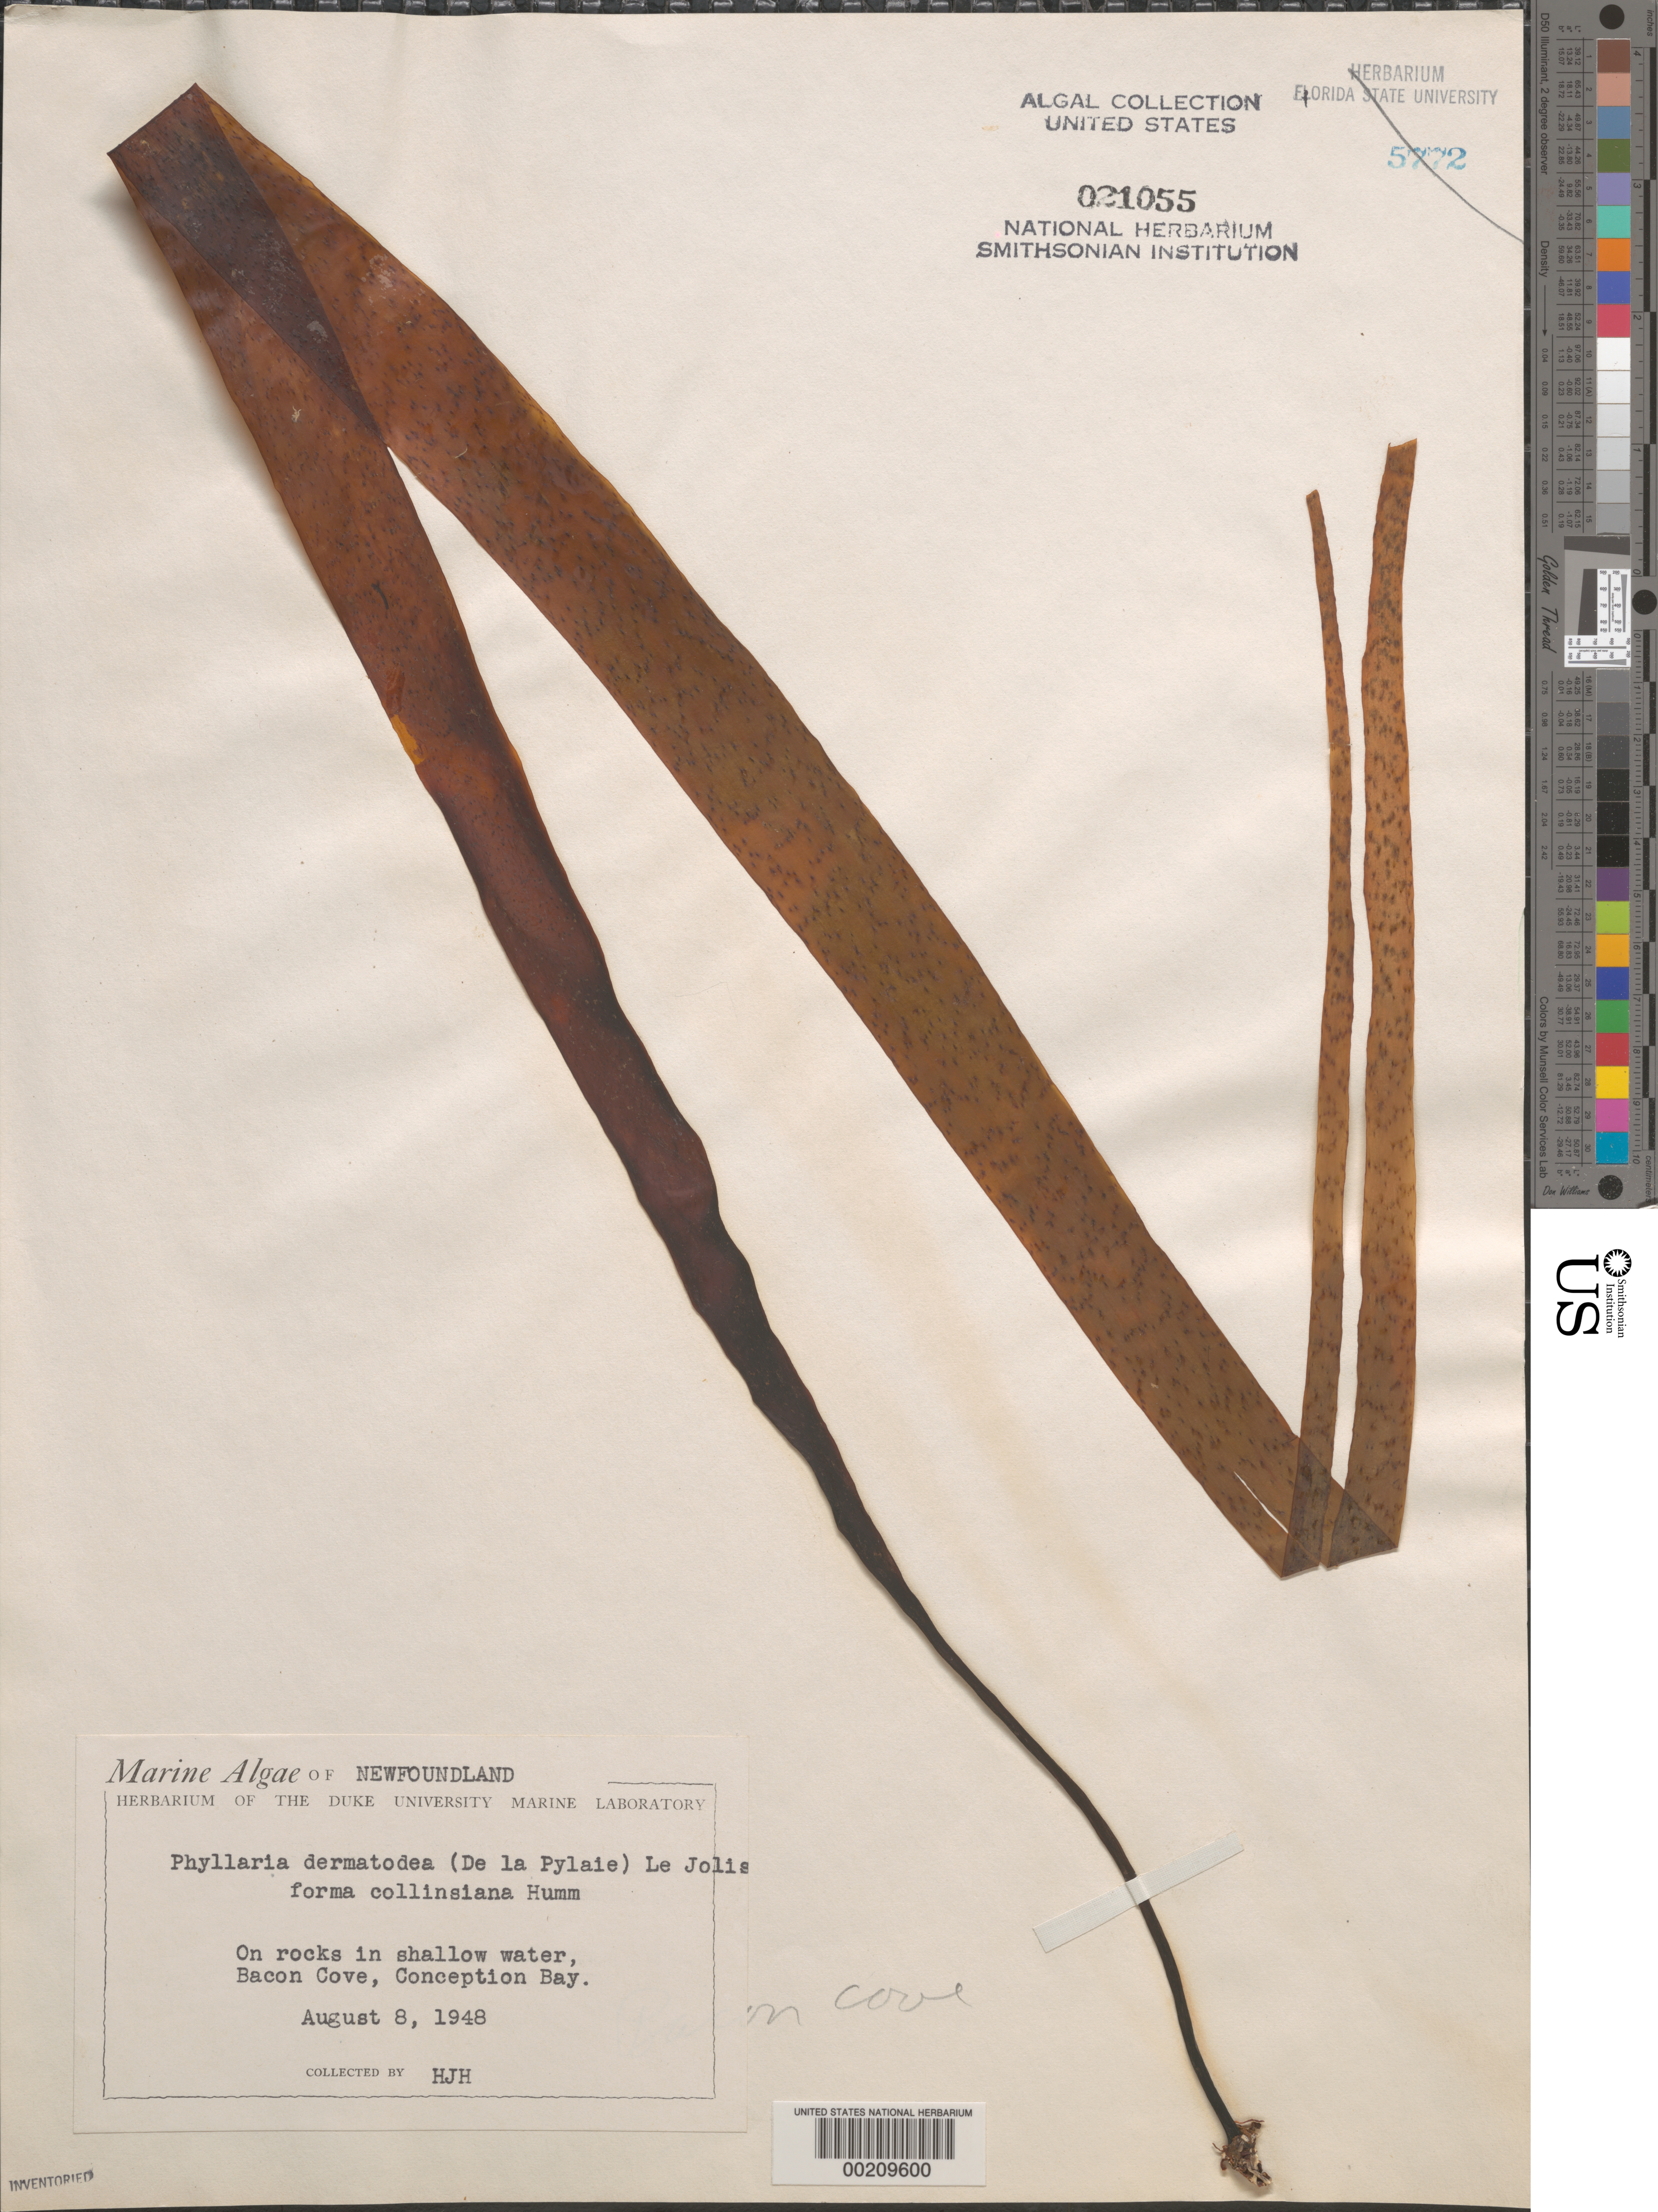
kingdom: Chromista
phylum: Foraminifera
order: Astrorhizida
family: Hyperamminidae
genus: Saccorhiza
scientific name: Saccorhiza dermatodea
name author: (Bach. Pyl.) J. Agardh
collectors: H. J. Humm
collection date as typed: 08 Aug 1948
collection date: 1948-08-08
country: Canada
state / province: Newfoundland and Labrador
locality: Bacon Cove, Conception Bay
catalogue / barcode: US 21055